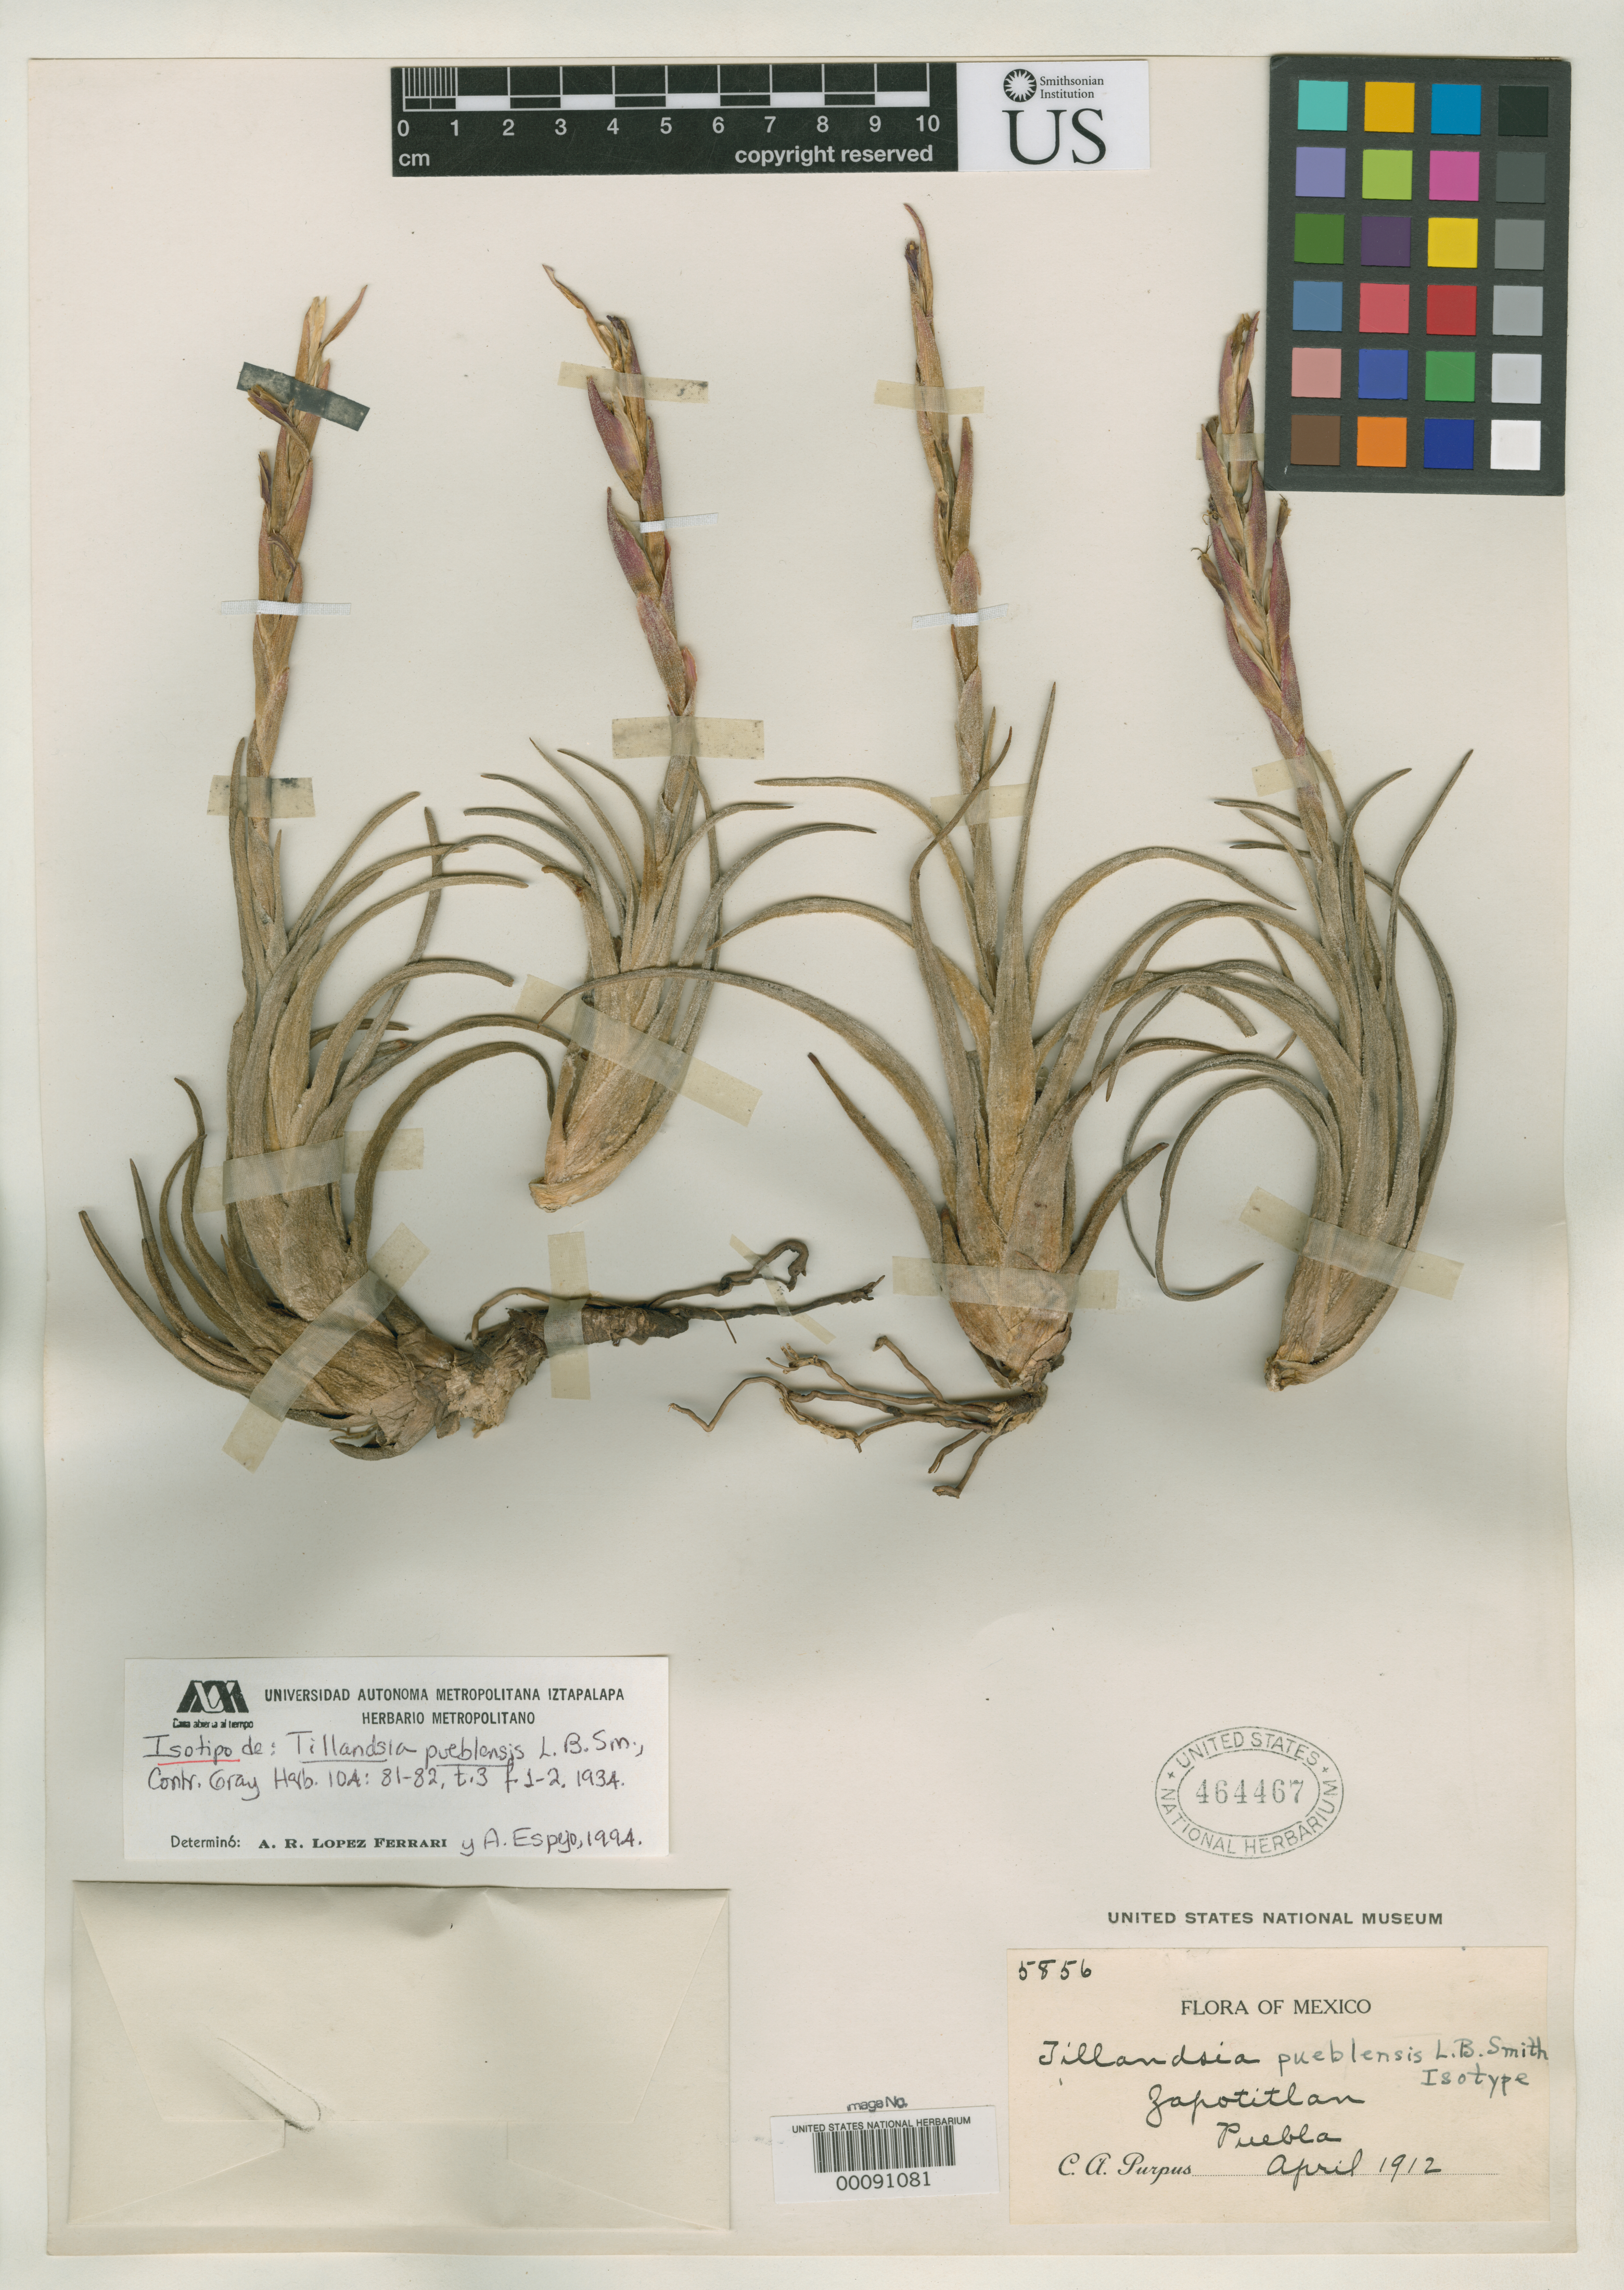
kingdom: Plantae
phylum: Tracheophyta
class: Liliopsida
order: Poales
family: Bromeliaceae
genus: Tillandsia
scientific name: Tillandsia pueblensis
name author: L.B. Sm.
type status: Isotype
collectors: C. A. Purpus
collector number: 5856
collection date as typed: Apr 1912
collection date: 1912-04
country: Mexico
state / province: Puebla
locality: Zapotitlan.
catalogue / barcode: US 464467